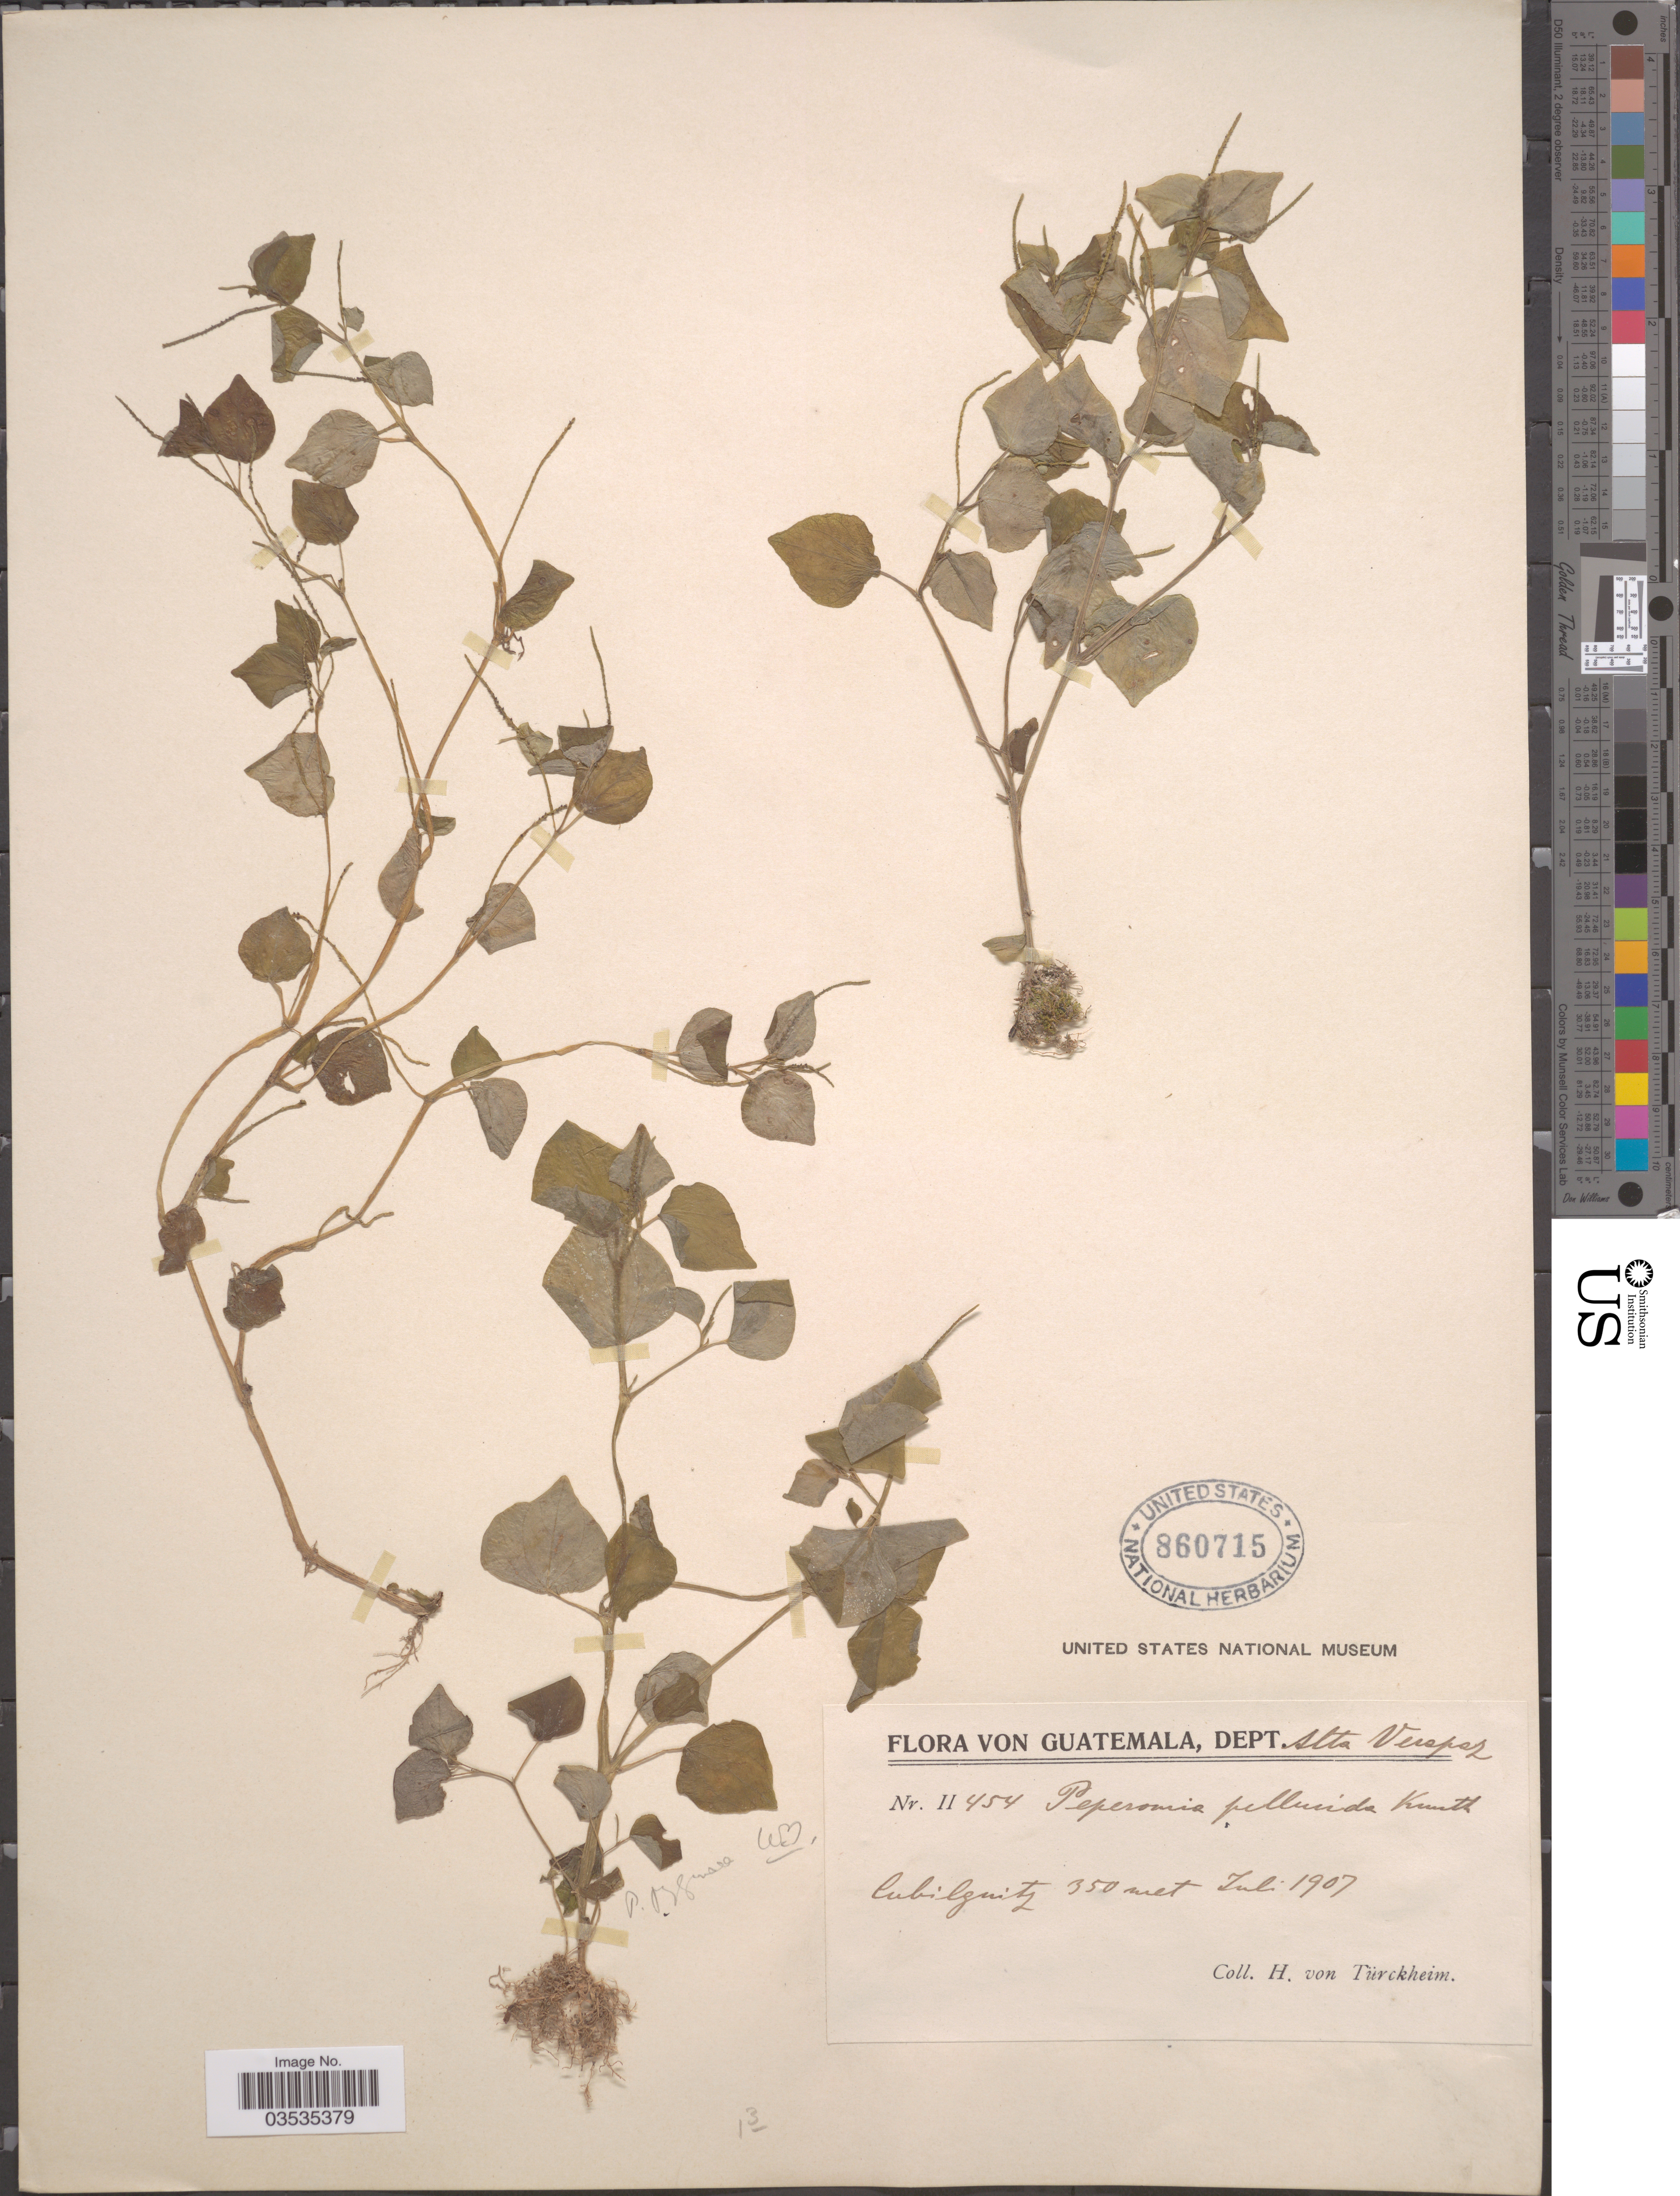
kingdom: Plantae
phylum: Tracheophyta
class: Magnoliopsida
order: Piperales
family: Piperaceae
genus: Peperomia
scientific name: Peperomia pellucida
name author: (L.) Kunth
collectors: H. von Türckheim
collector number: II 454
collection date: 1907-07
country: Guatemala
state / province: Alta Verapaz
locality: Dept. Alta Verapaz. Cubilquitz.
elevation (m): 350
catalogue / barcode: US 860715